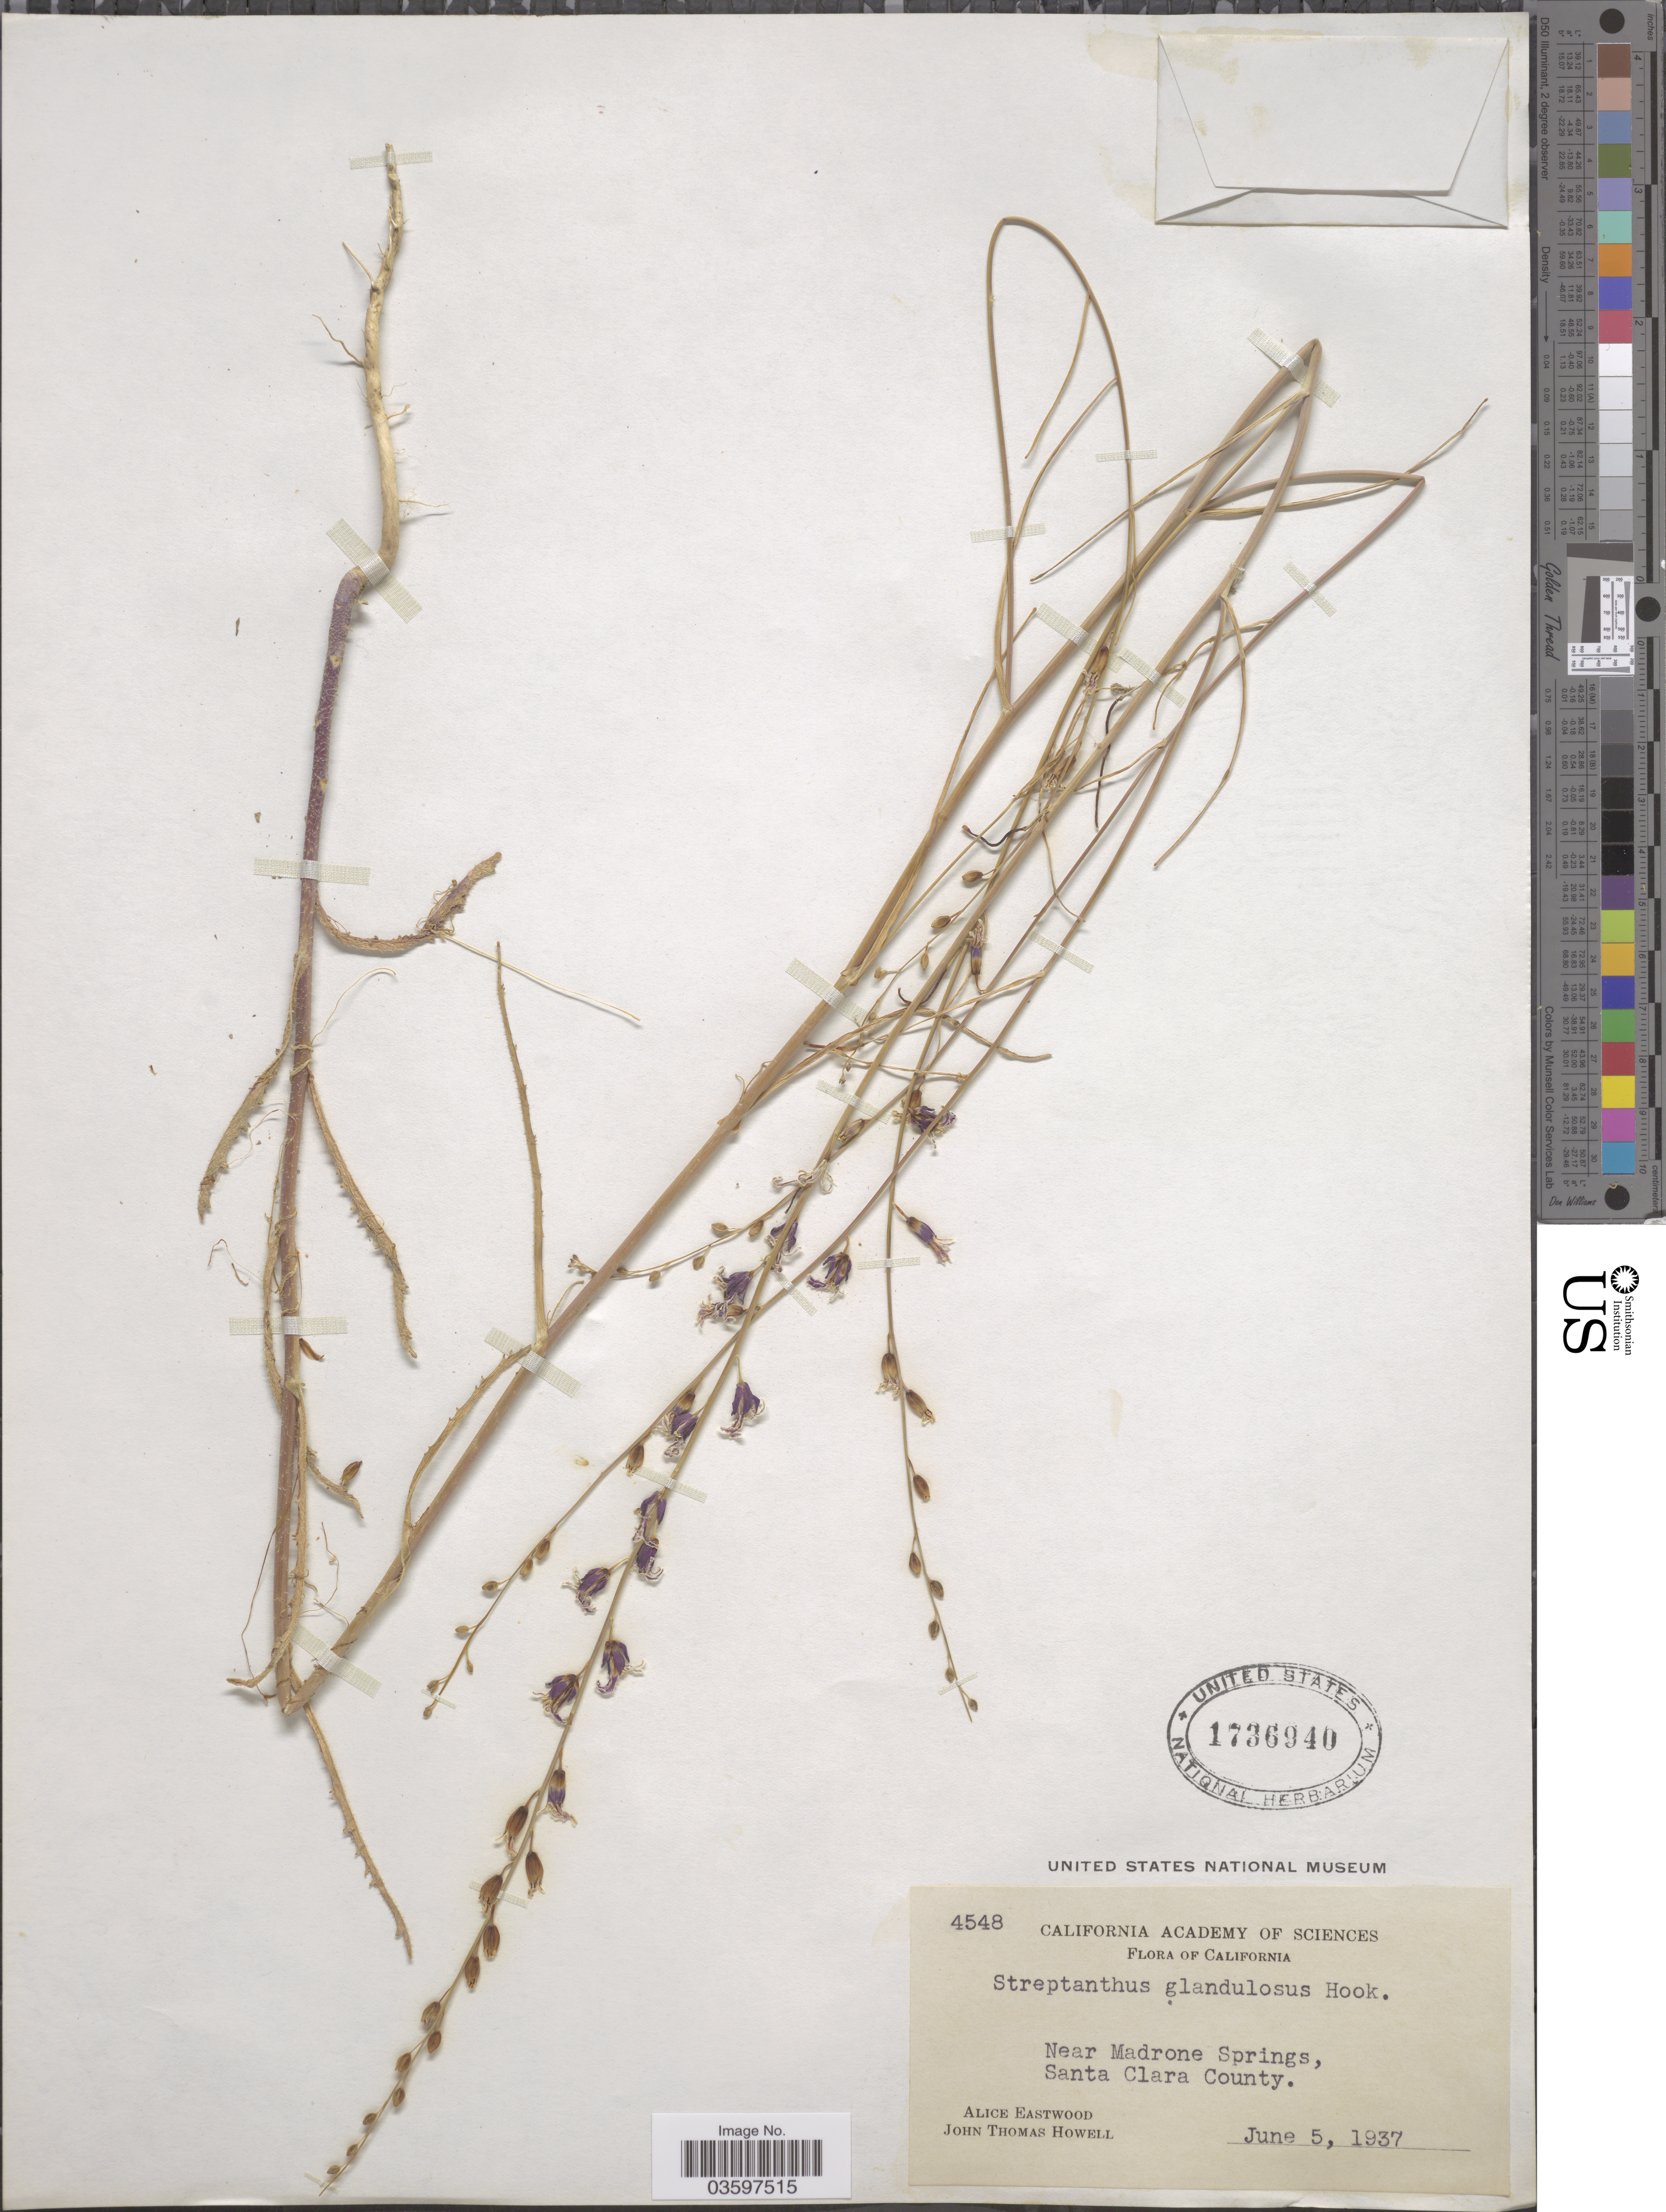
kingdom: Plantae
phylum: Tracheophyta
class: Magnoliopsida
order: Brassicales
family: Brassicaceae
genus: Streptanthus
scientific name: Streptanthus glandulosus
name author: Hook.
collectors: A. Eastwood & J. T. Howell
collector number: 4548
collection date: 1937-06-05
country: United States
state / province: California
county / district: Santa Clara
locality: Near Madrone Springs, Santa Clara County.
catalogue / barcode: US 1736940